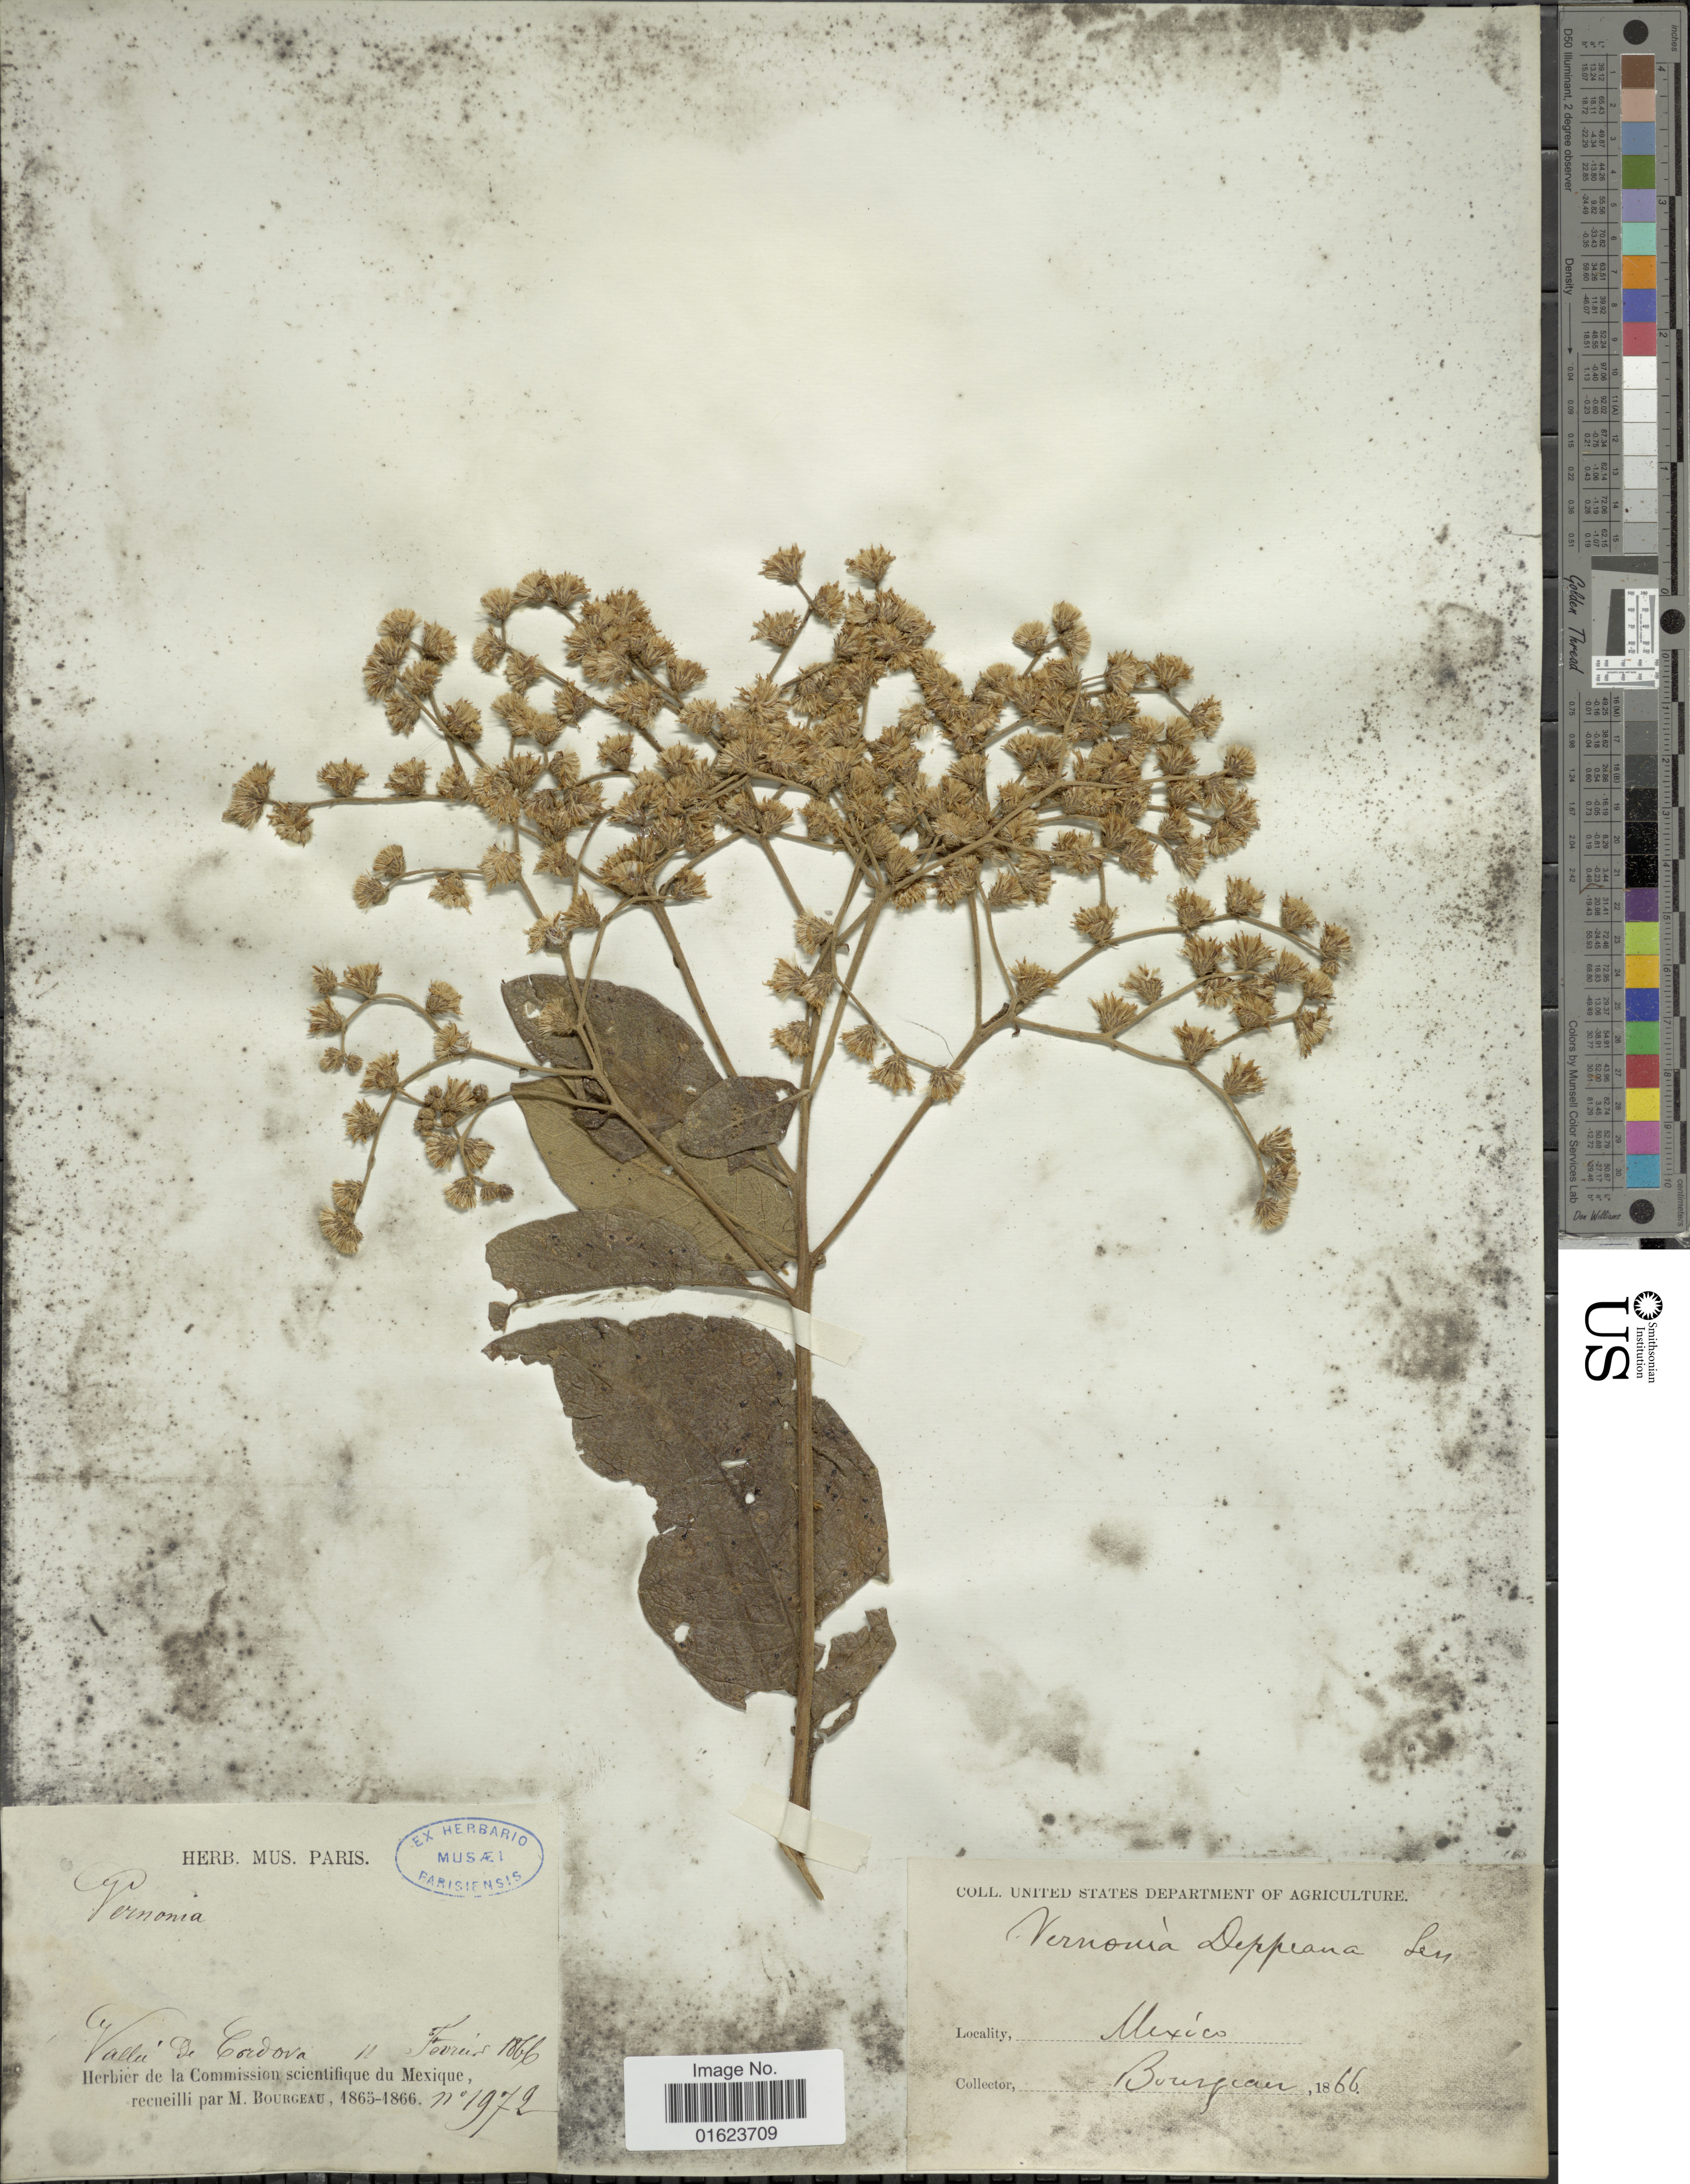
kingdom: Plantae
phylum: Tracheophyta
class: Magnoliopsida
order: Asterales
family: Asteraceae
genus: Vernonanthura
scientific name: Vernonanthura deppeana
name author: (Less.) H. Rob.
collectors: M. Bourgeau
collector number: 1972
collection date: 1866-02-11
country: Mexico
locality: Vallee de Cordova, Mexico.